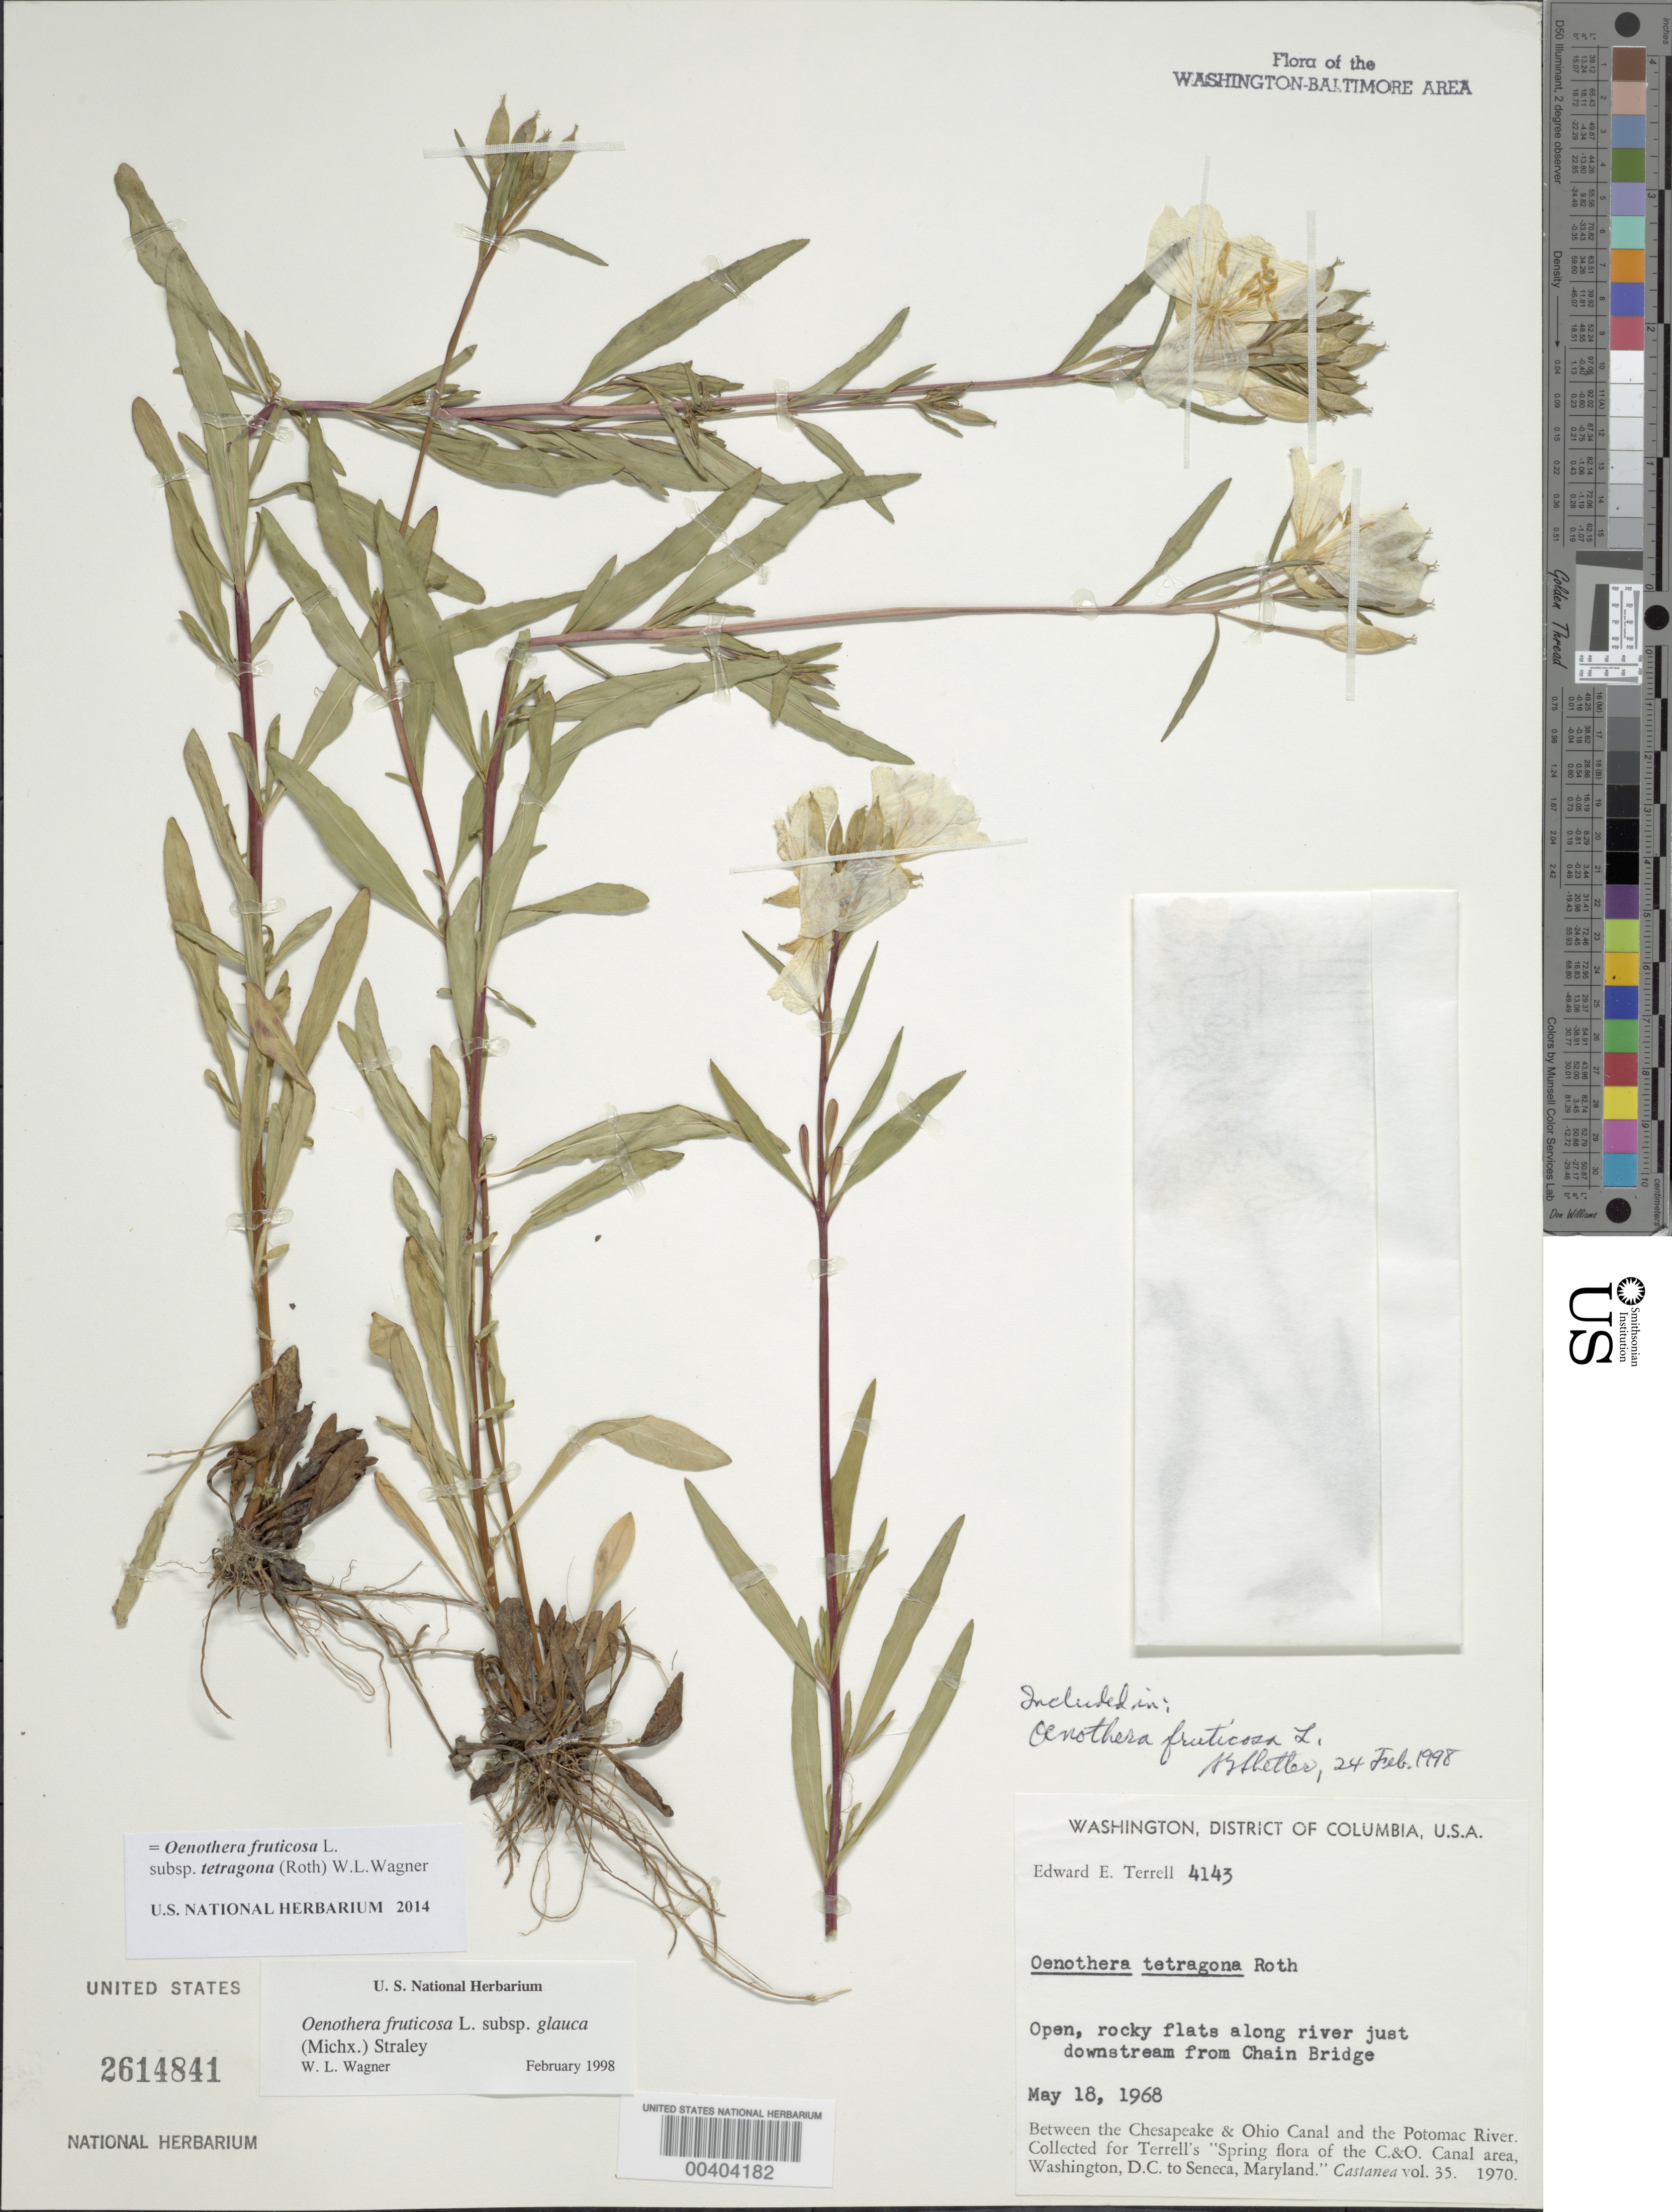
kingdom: Plantae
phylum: Tracheophyta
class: Magnoliopsida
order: Myrtales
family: Onagraceae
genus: Oenothera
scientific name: Oenothera fruticosa subsp. tetragona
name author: (Roth) W.L. Wagner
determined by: Wagner, W. L., (BOT), Smithsonian Institution - National Museum of Natural History (UNITED STATES)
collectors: E. E. Terrell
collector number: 4143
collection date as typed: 18 May 1968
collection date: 1968-05-18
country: United States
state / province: District of Columbia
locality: Along Potomac River just downstream from Chain Bridge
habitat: Open, rocky flats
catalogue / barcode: US 2614841